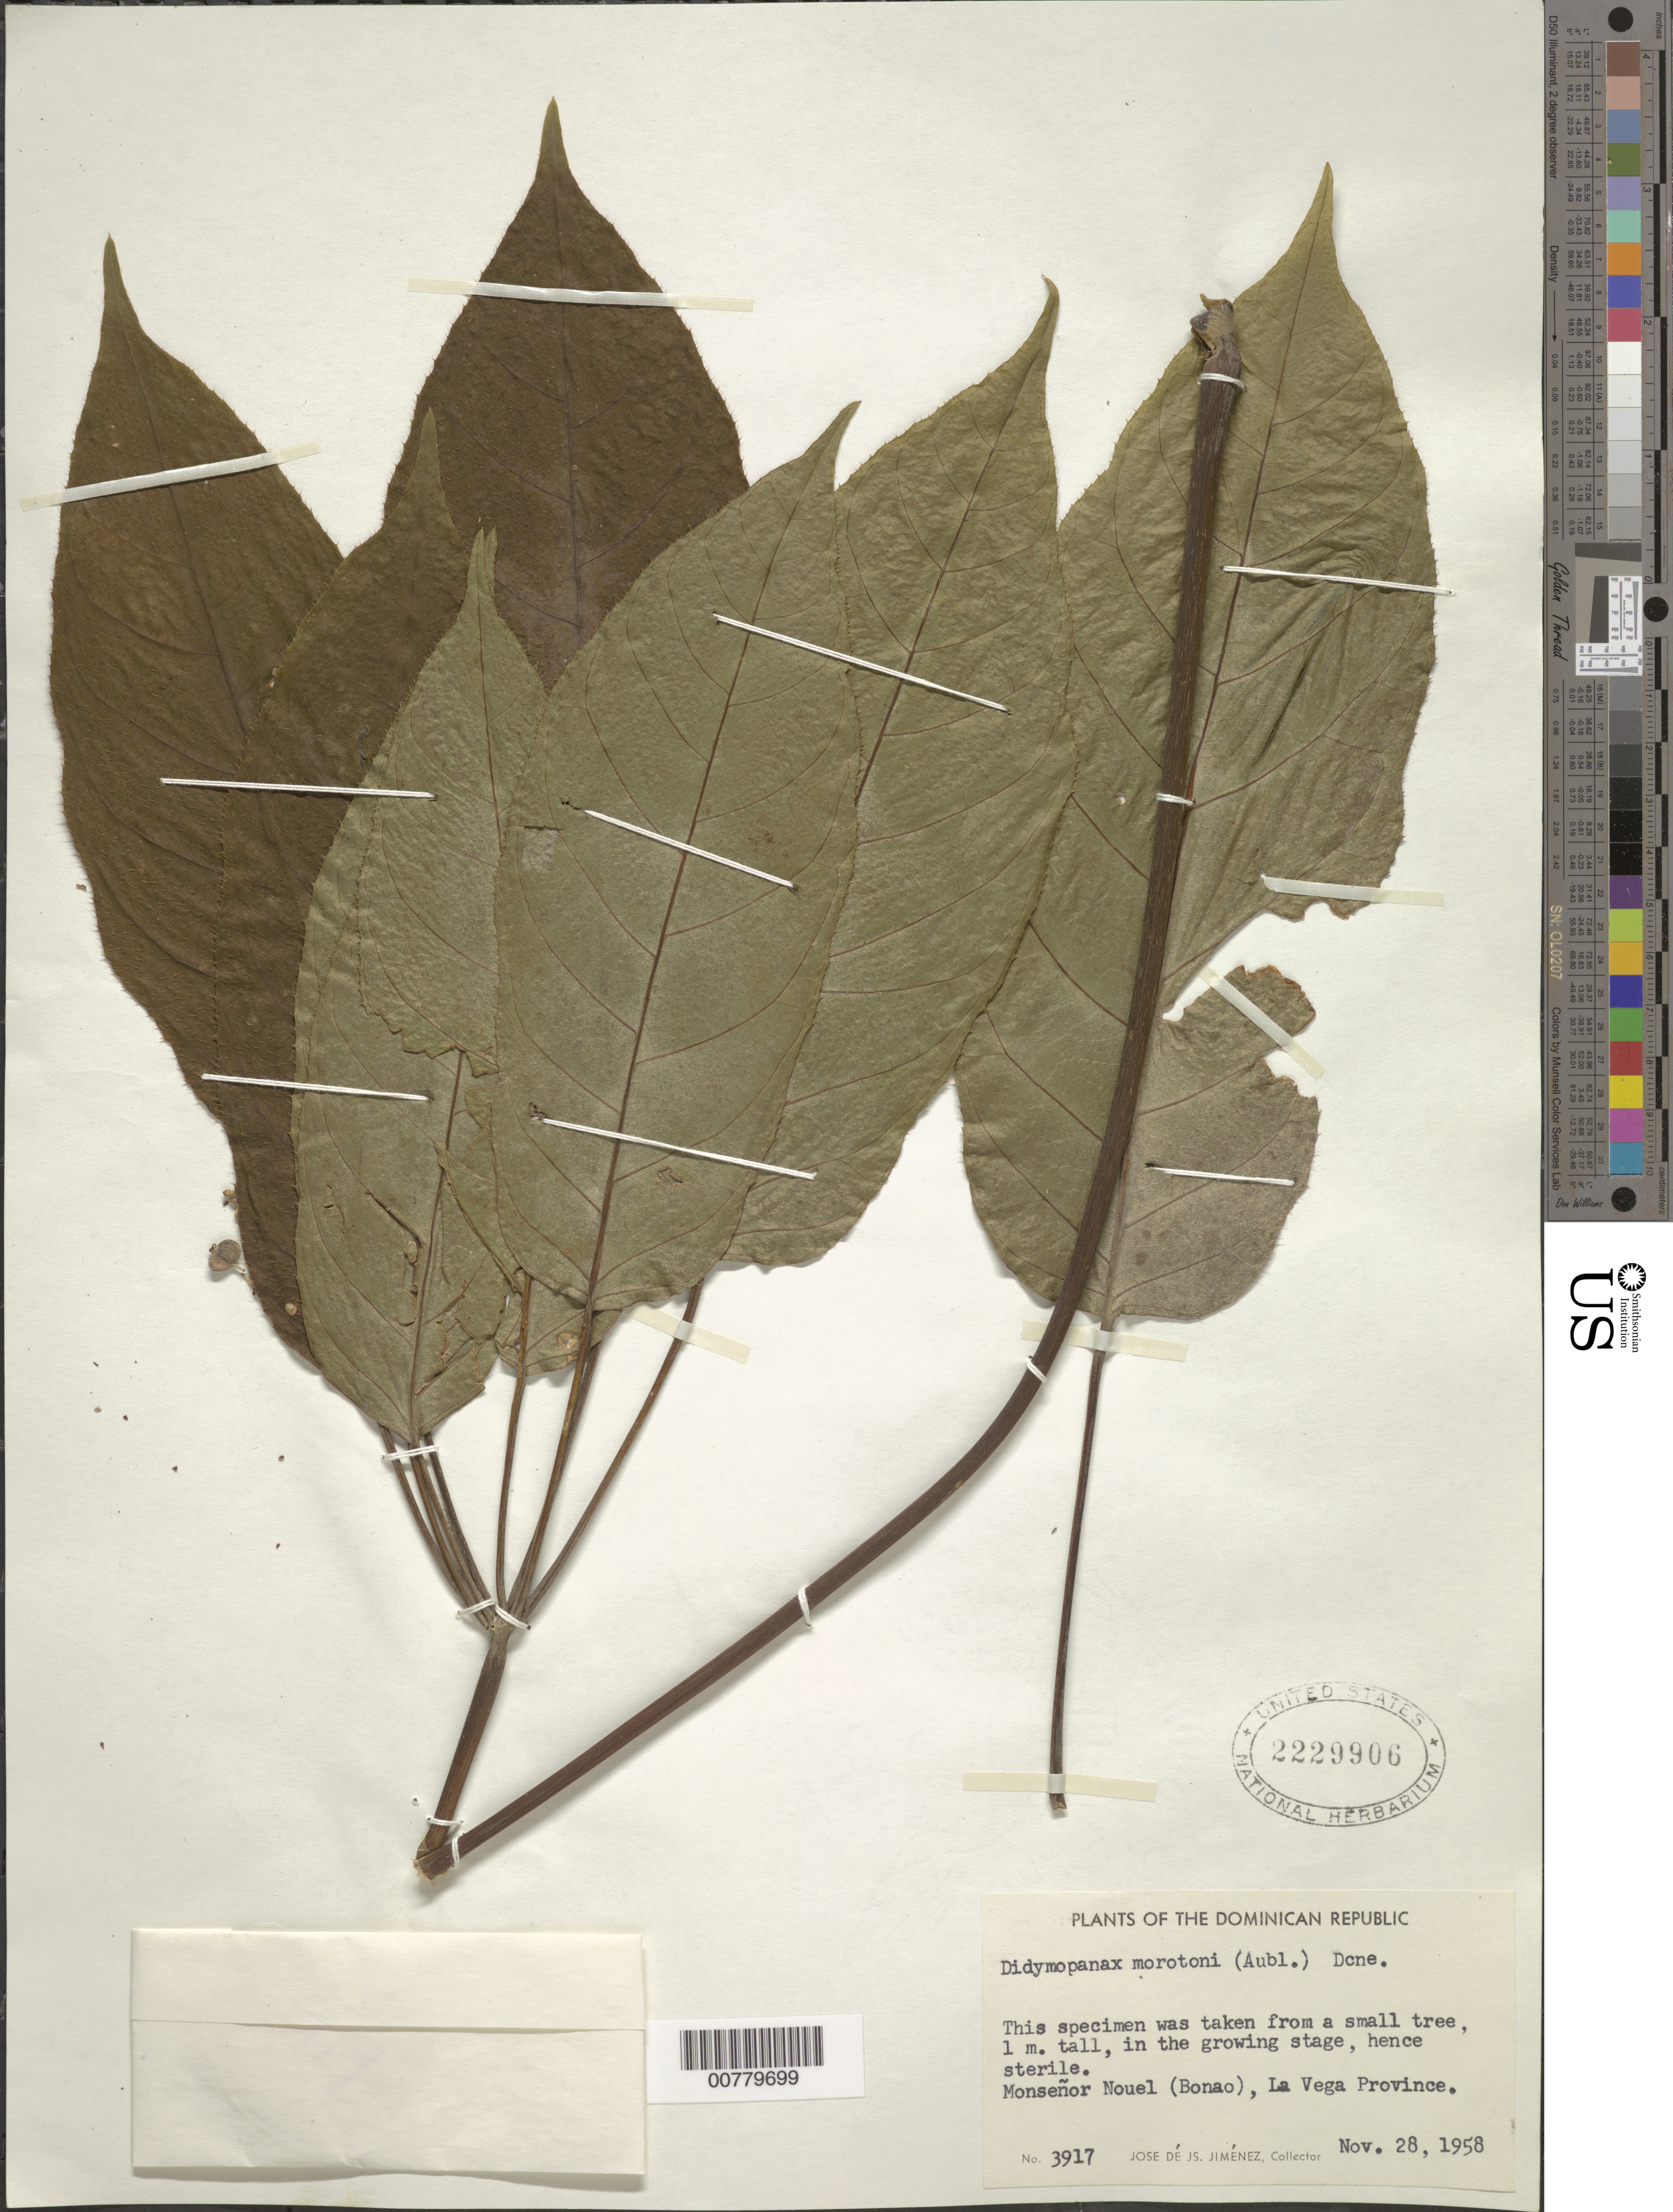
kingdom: Plantae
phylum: Tracheophyta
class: Magnoliopsida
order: Apiales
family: Araliaceae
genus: Schefflera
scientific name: Schefflera morototoni (Aubl.) Maguire, Steyerm. & Frodin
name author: (Aubl.) Maguire et al.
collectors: J. J. Jiménez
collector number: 3917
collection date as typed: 28 Nov 1958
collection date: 1958-11-28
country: Dominican Republic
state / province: La Vega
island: Hispaniola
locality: Monseñor Nouel (Bonao).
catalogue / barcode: US 2229906